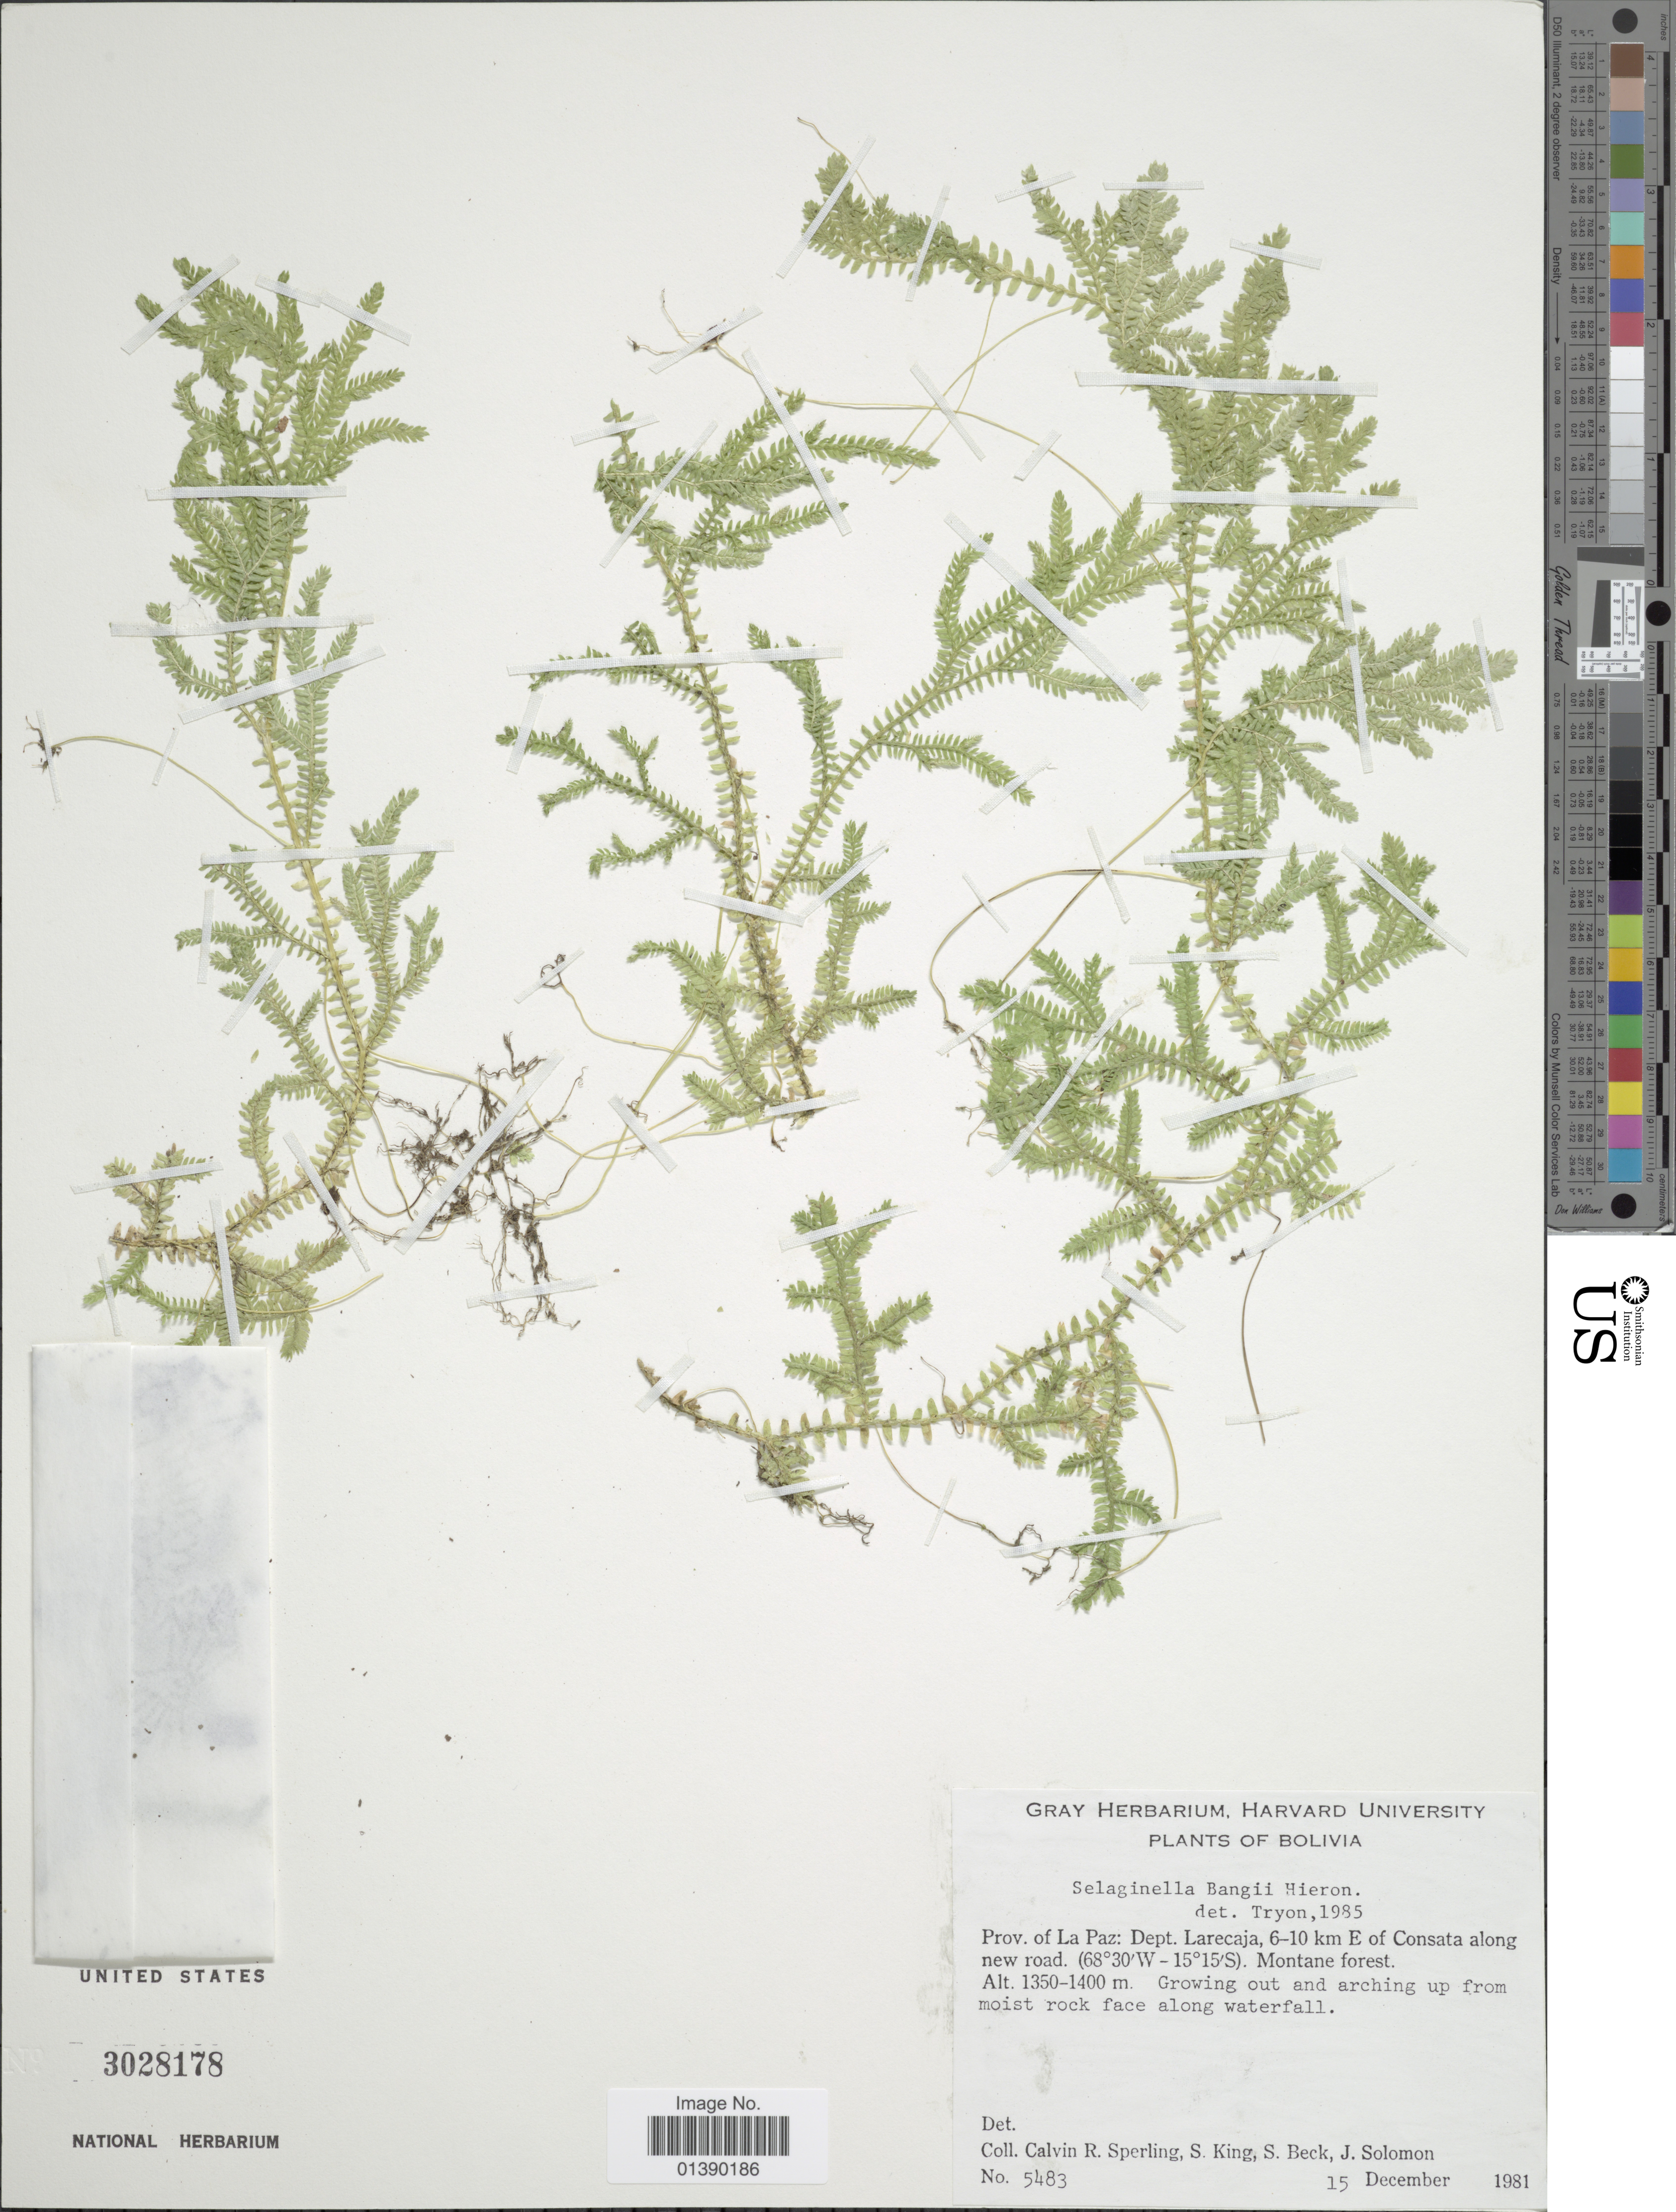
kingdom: Plantae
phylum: Tracheophyta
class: Lycopodiopsida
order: Selaginellales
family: Selaginellaceae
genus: Selaginella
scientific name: Selaginella bangii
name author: Hieron.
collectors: C. R. Sperling, S. King, S. Beck & J. Solomon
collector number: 5483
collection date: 1981-12-15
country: Bolivia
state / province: La Paz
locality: Dept Larecaja, 6-10 km E of Consata along new road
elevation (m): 1350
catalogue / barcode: US 3028178